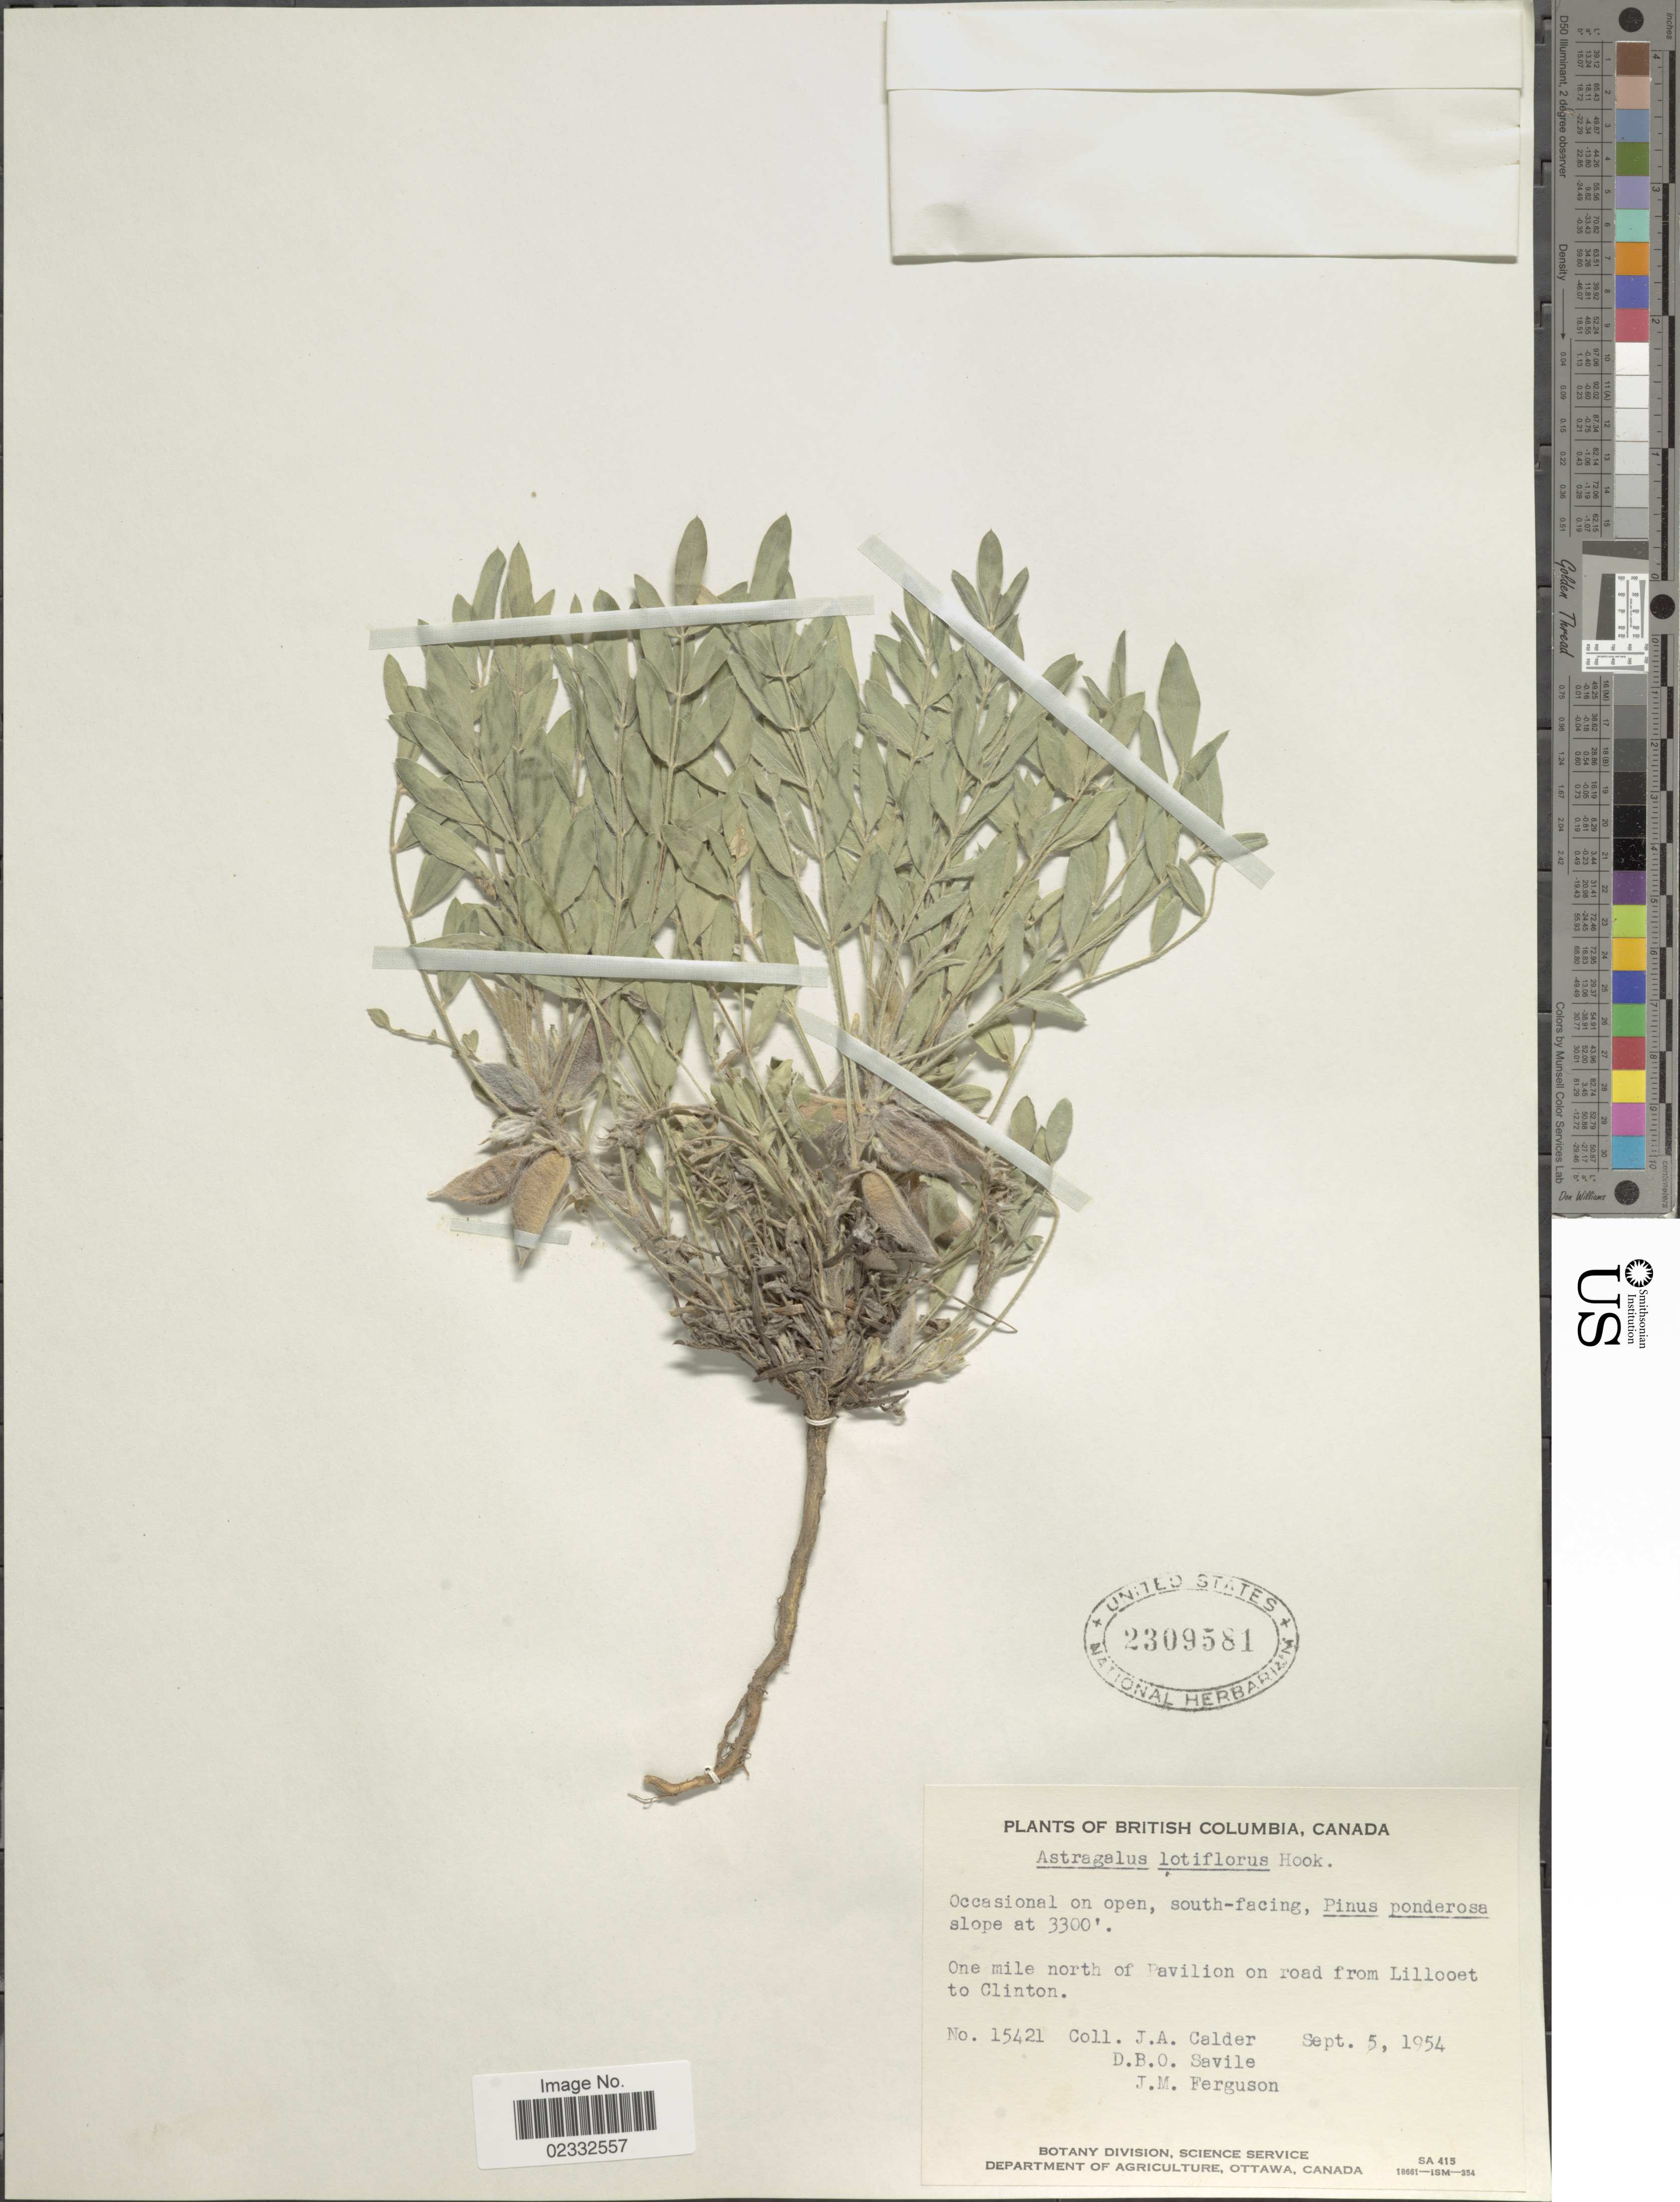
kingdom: Plantae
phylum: Tracheophyta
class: Magnoliopsida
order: Fabales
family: Fabaceae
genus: Astragalus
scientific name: Astragalus lotiflorus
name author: Hook.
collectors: J. A. Calder, D. Savile & J. M. Ferguson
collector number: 15421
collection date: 1954-09-05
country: Canada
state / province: British Columbia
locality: One mile north of Pavillon on road from Lillooet to Clinton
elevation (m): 1006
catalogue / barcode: US 2309581